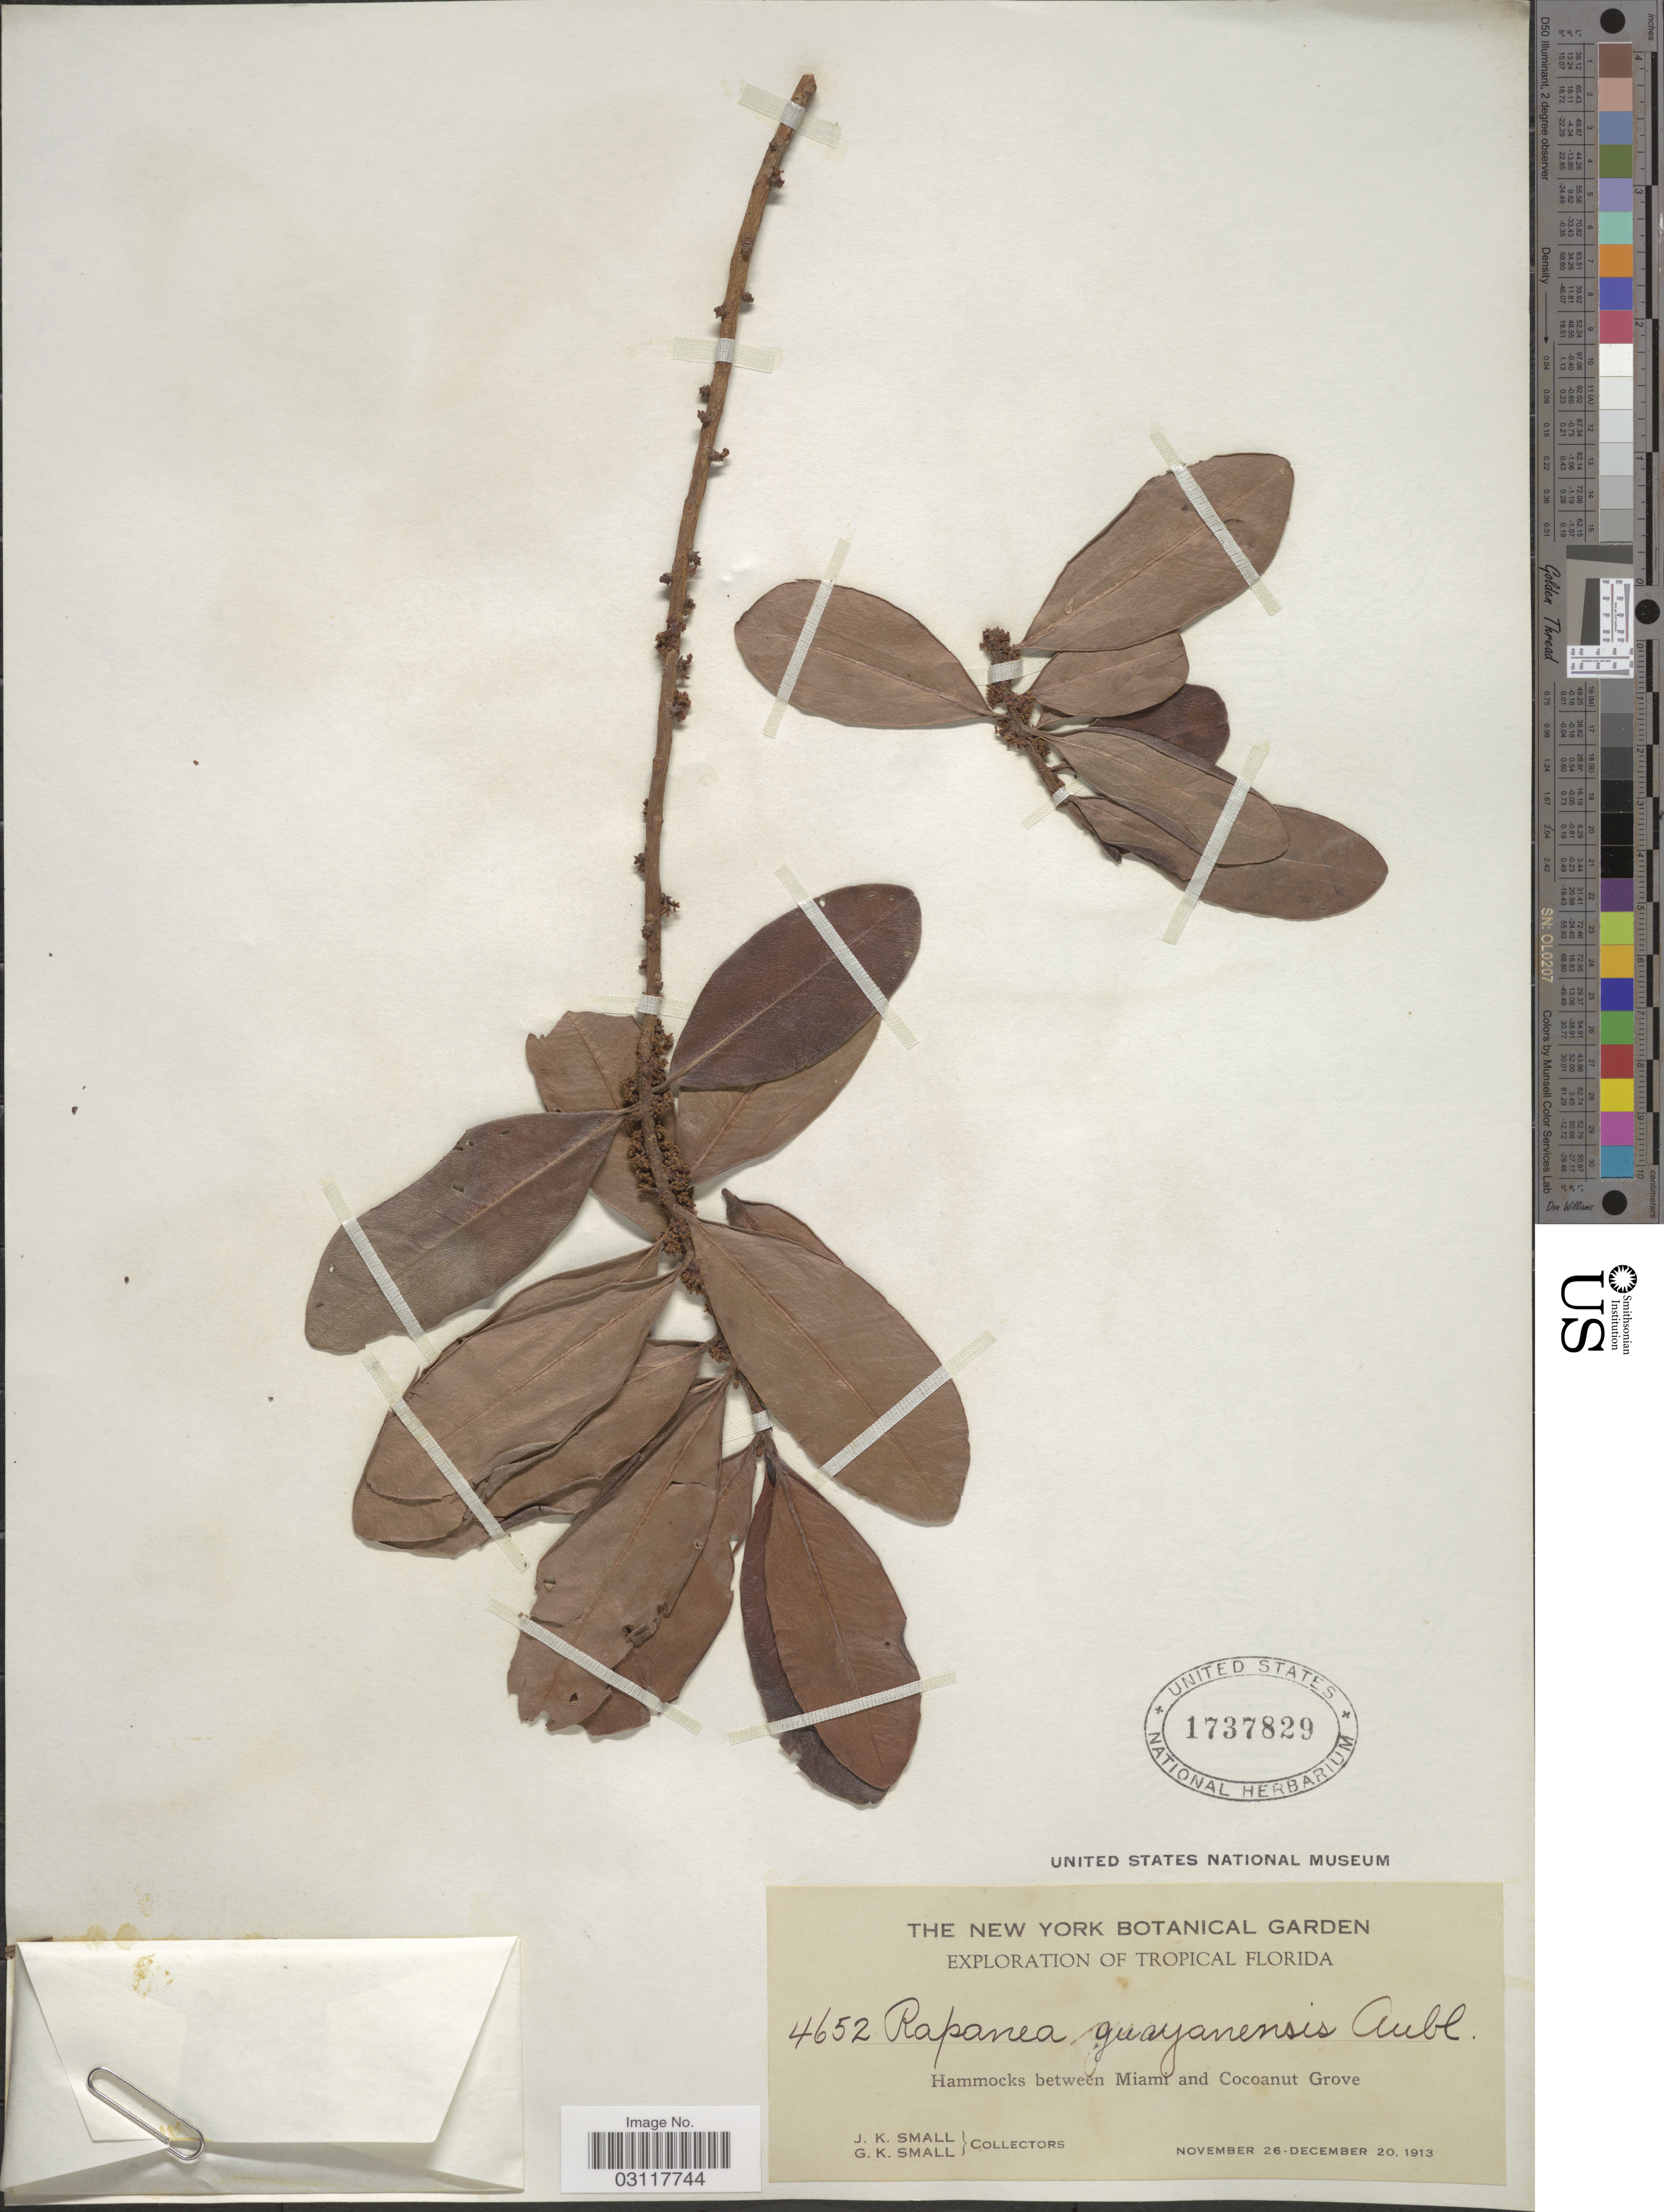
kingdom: Plantae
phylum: Tracheophyta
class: Magnoliopsida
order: Ericales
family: Primulaceae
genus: Rapanea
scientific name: Rapanea guianensis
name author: Aubl.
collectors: J. K. Small & G. K. Small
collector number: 4652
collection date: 1913-11-26/1913-12-20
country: United States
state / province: Florida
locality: Tropical Florida. Hammocks between Miami and Cocaonut Grove.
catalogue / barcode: US 1737829